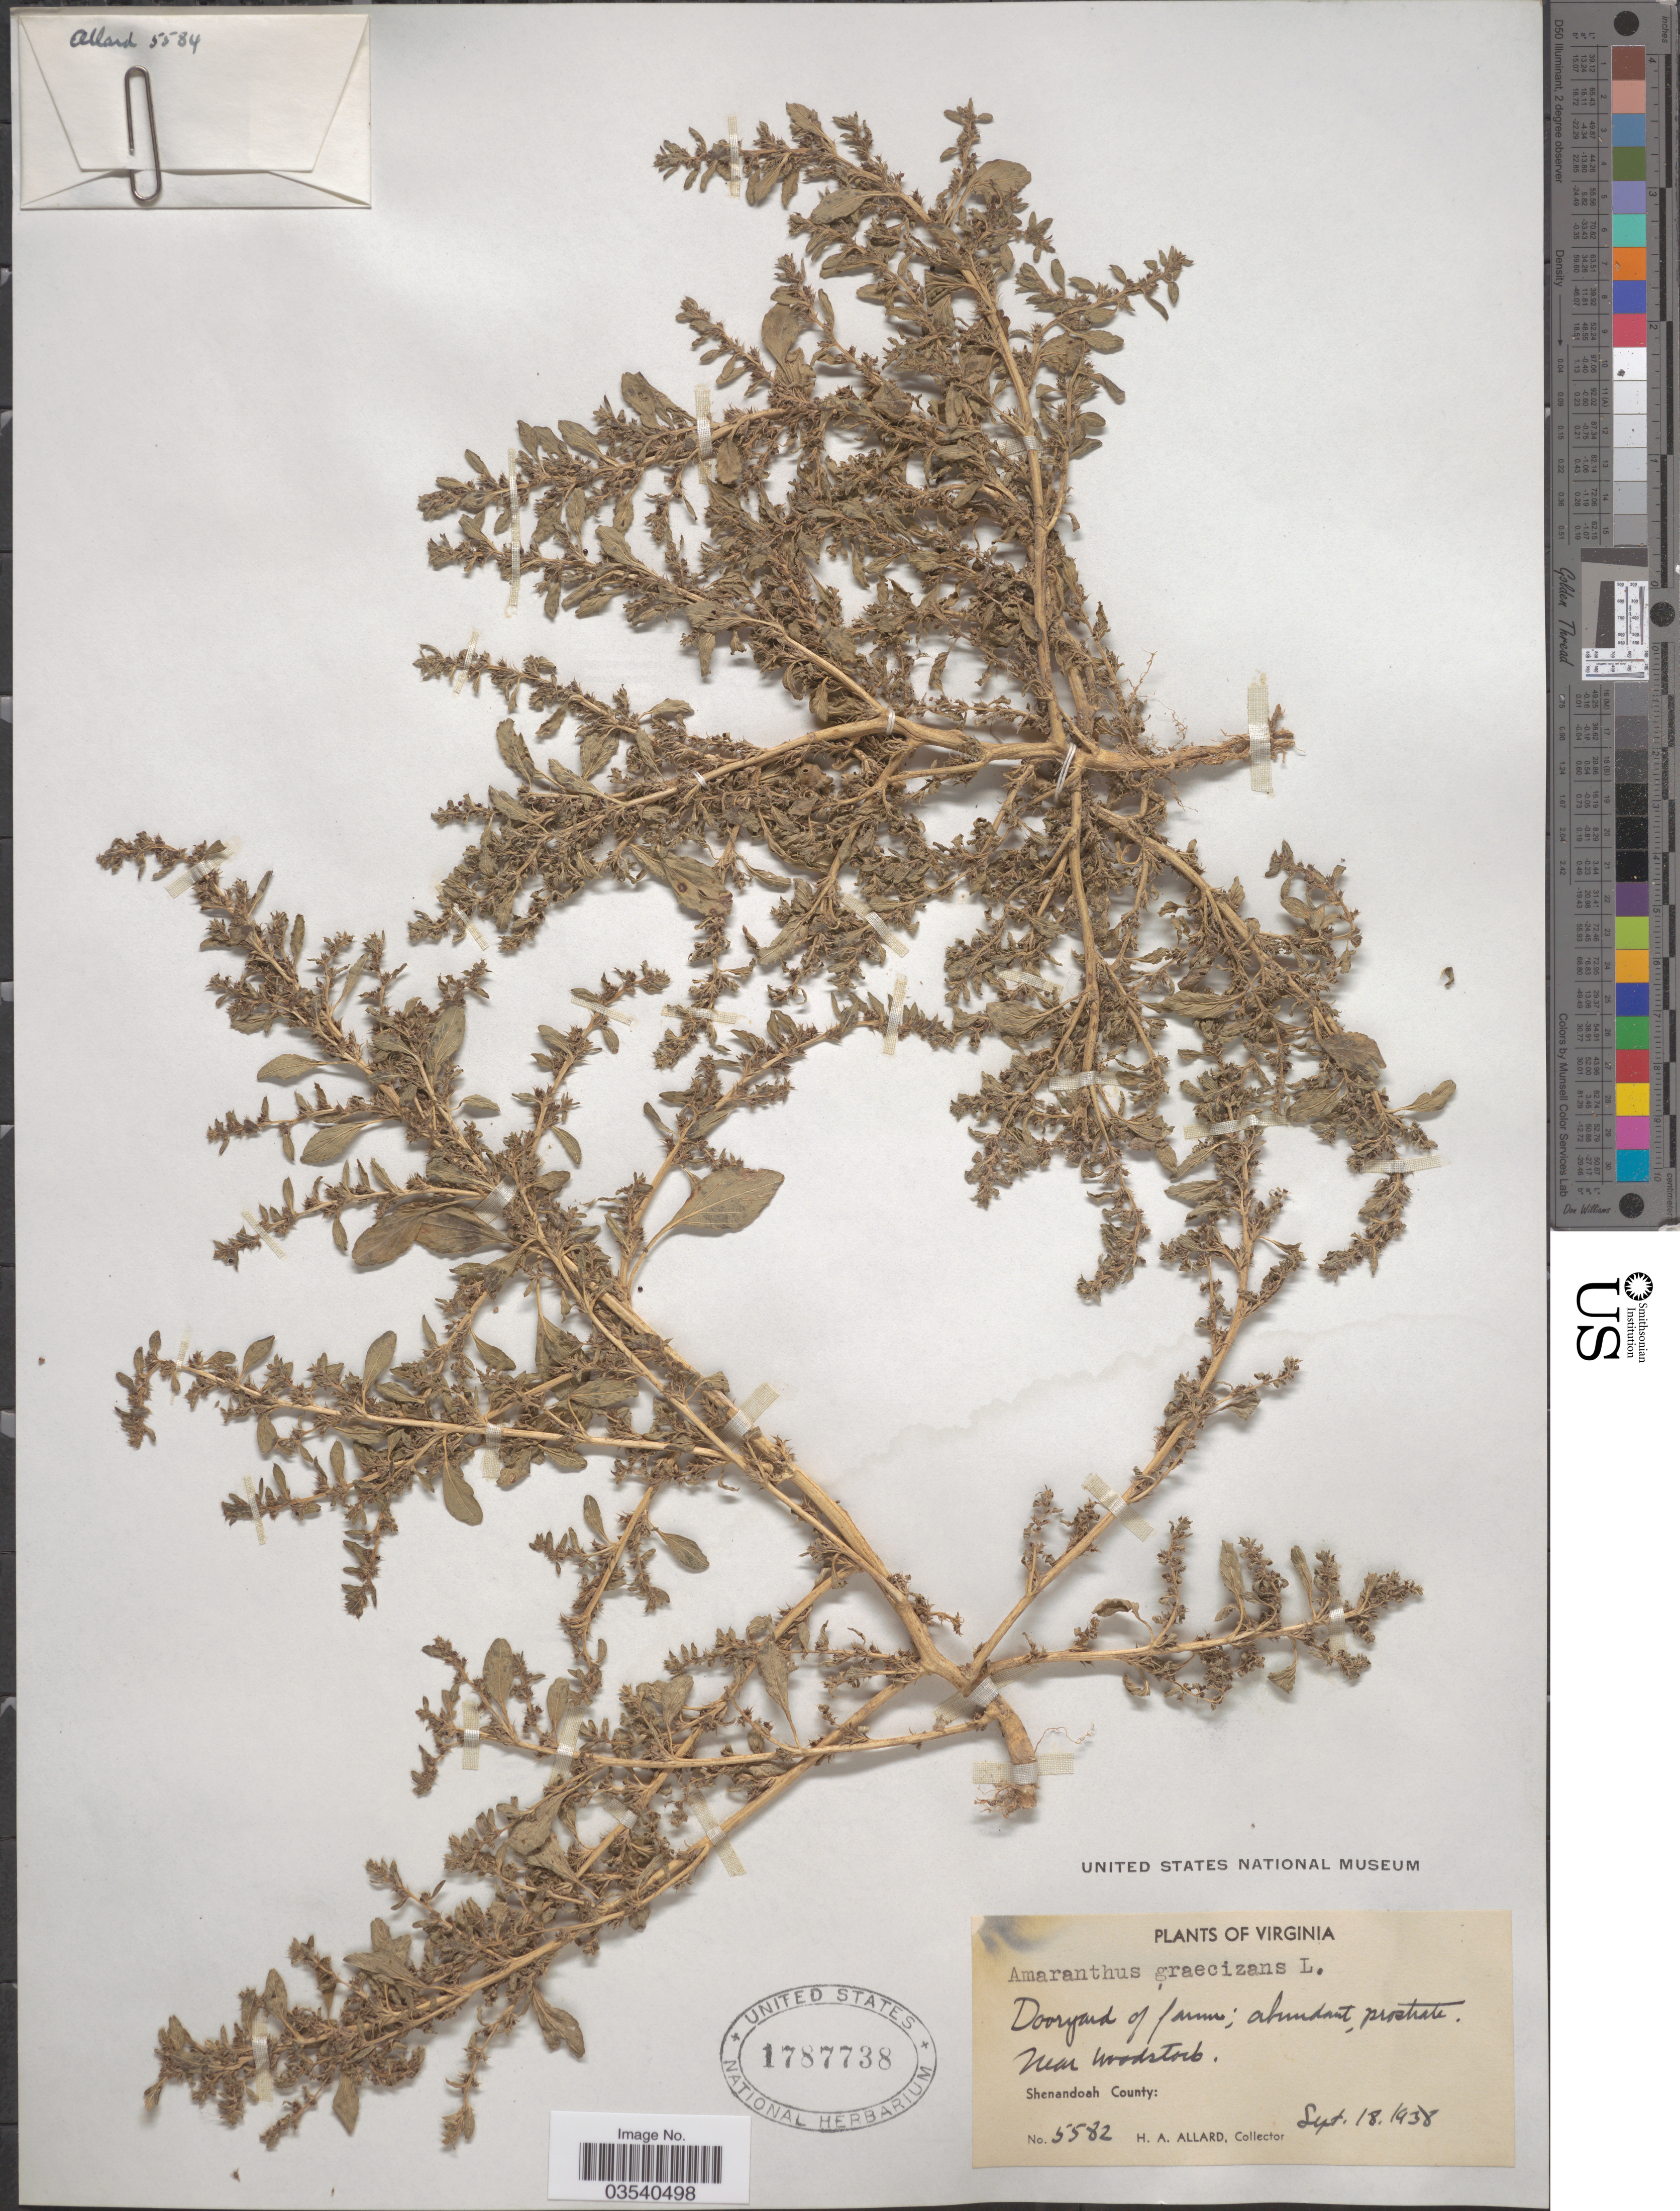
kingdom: Plantae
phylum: Tracheophyta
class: Magnoliopsida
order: Caryophyllales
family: Amaranthaceae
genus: Amaranthus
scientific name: Amaranthus graecizans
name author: L.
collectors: H. A. Allard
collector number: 5582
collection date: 1938-09-18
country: United States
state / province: Virginia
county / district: Shenandoah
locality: Near woodstock. Shenandoah County.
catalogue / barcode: US 1787738